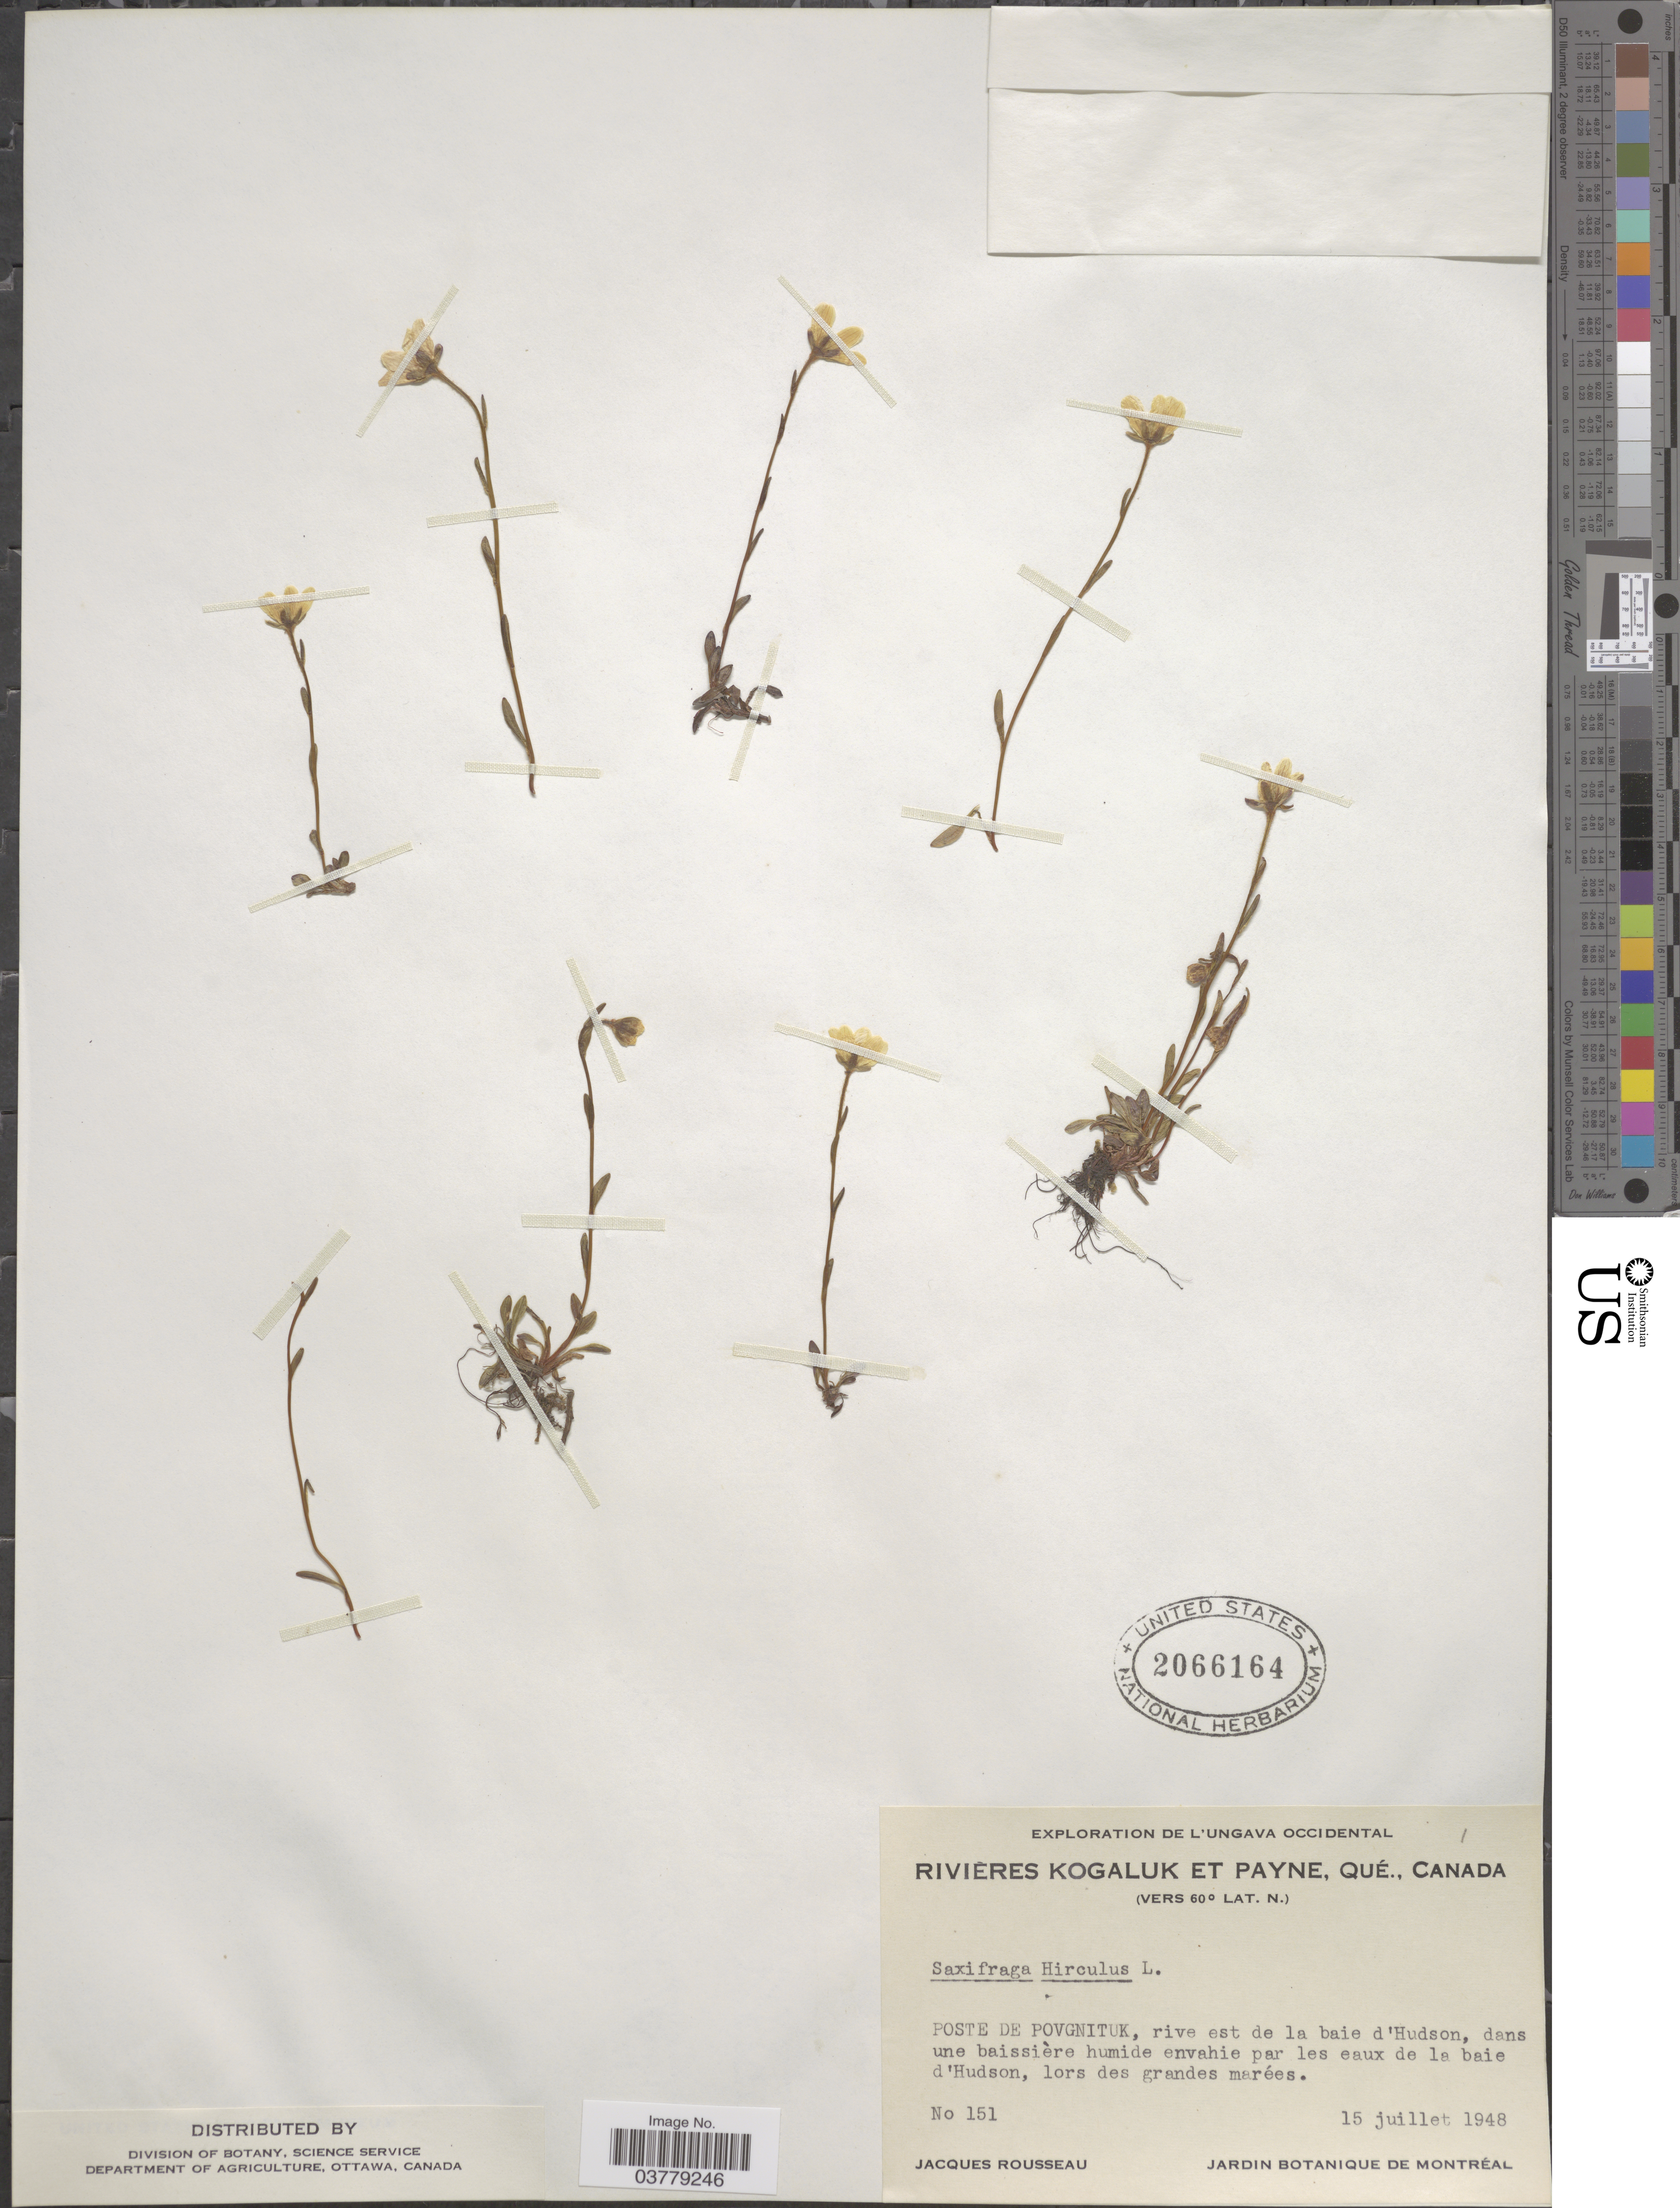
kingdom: Plantae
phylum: Tracheophyta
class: Magnoliopsida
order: Saxifragales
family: Saxifragaceae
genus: Saxifraga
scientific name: Saxifraga hirculus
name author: L.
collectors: J. Rousseau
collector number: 151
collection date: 1948-07-15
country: Canada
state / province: Quebec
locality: L'Ungava Occidental. Rivières Kogaluk et Payne. Poste de Povgnituk, rive est de la baie d'Hudson, dans une baissière humide envahie par les eaux de la baie d'Hudson.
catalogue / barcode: US 2066164